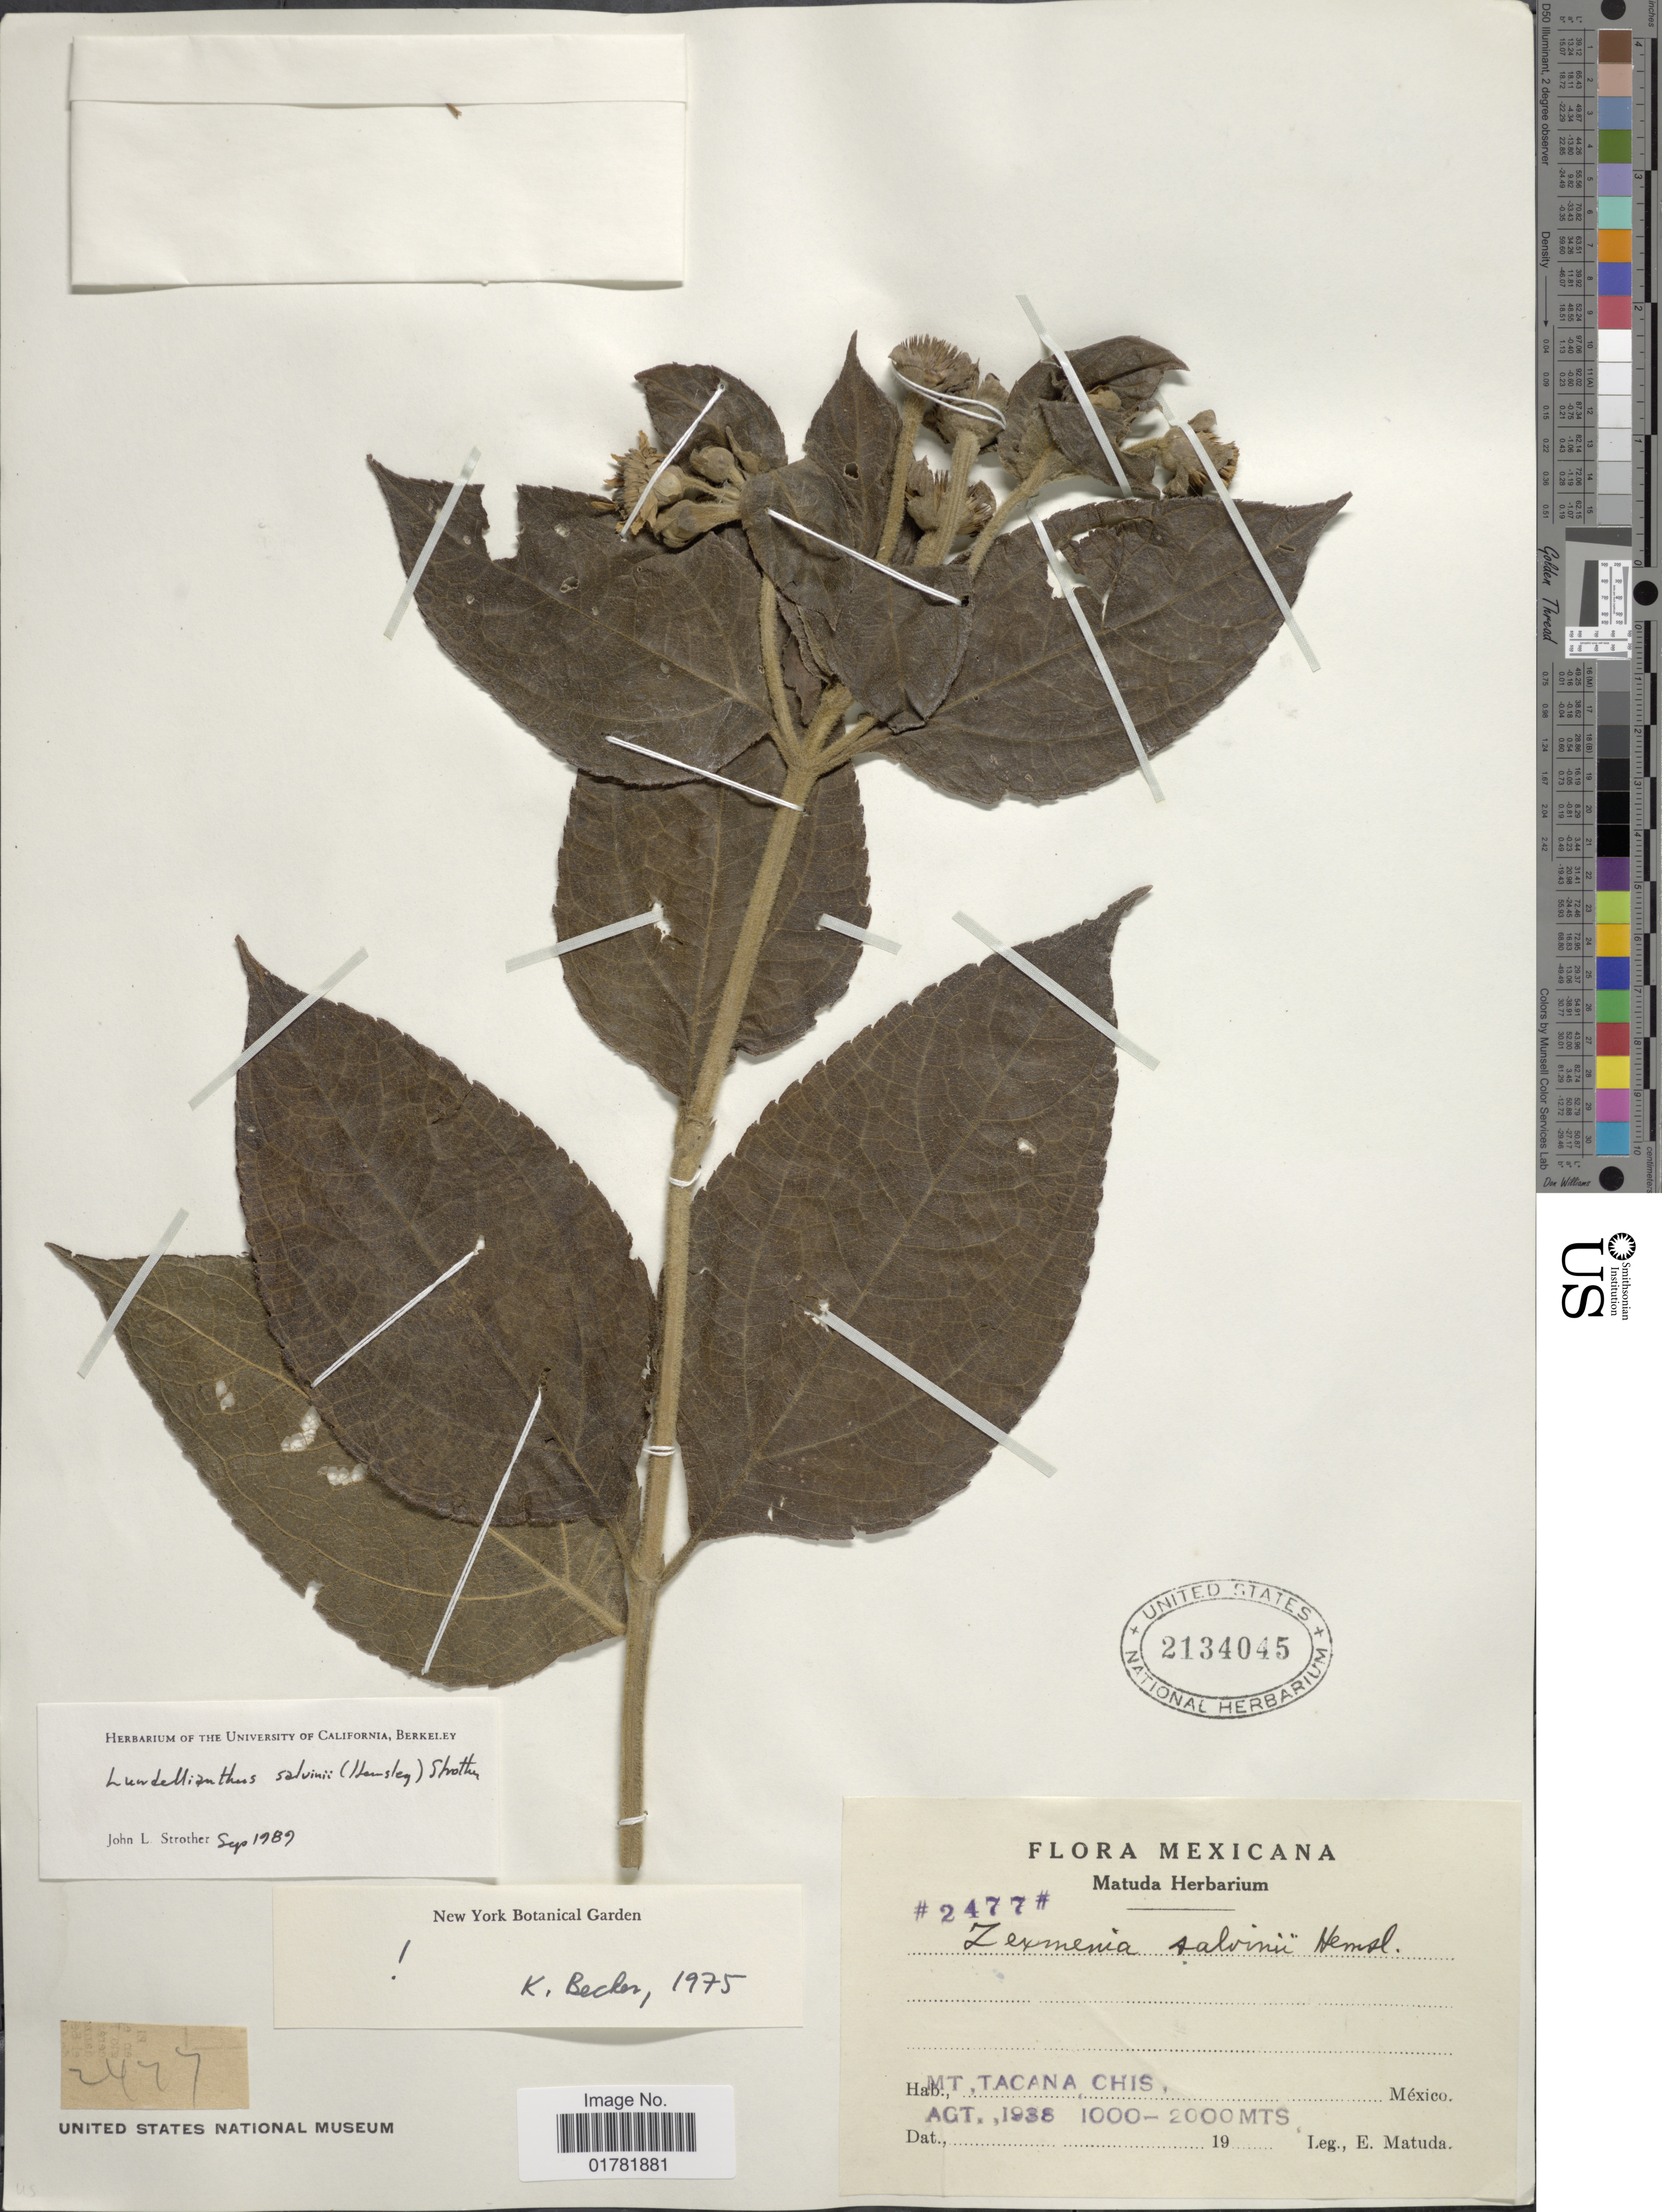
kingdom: Plantae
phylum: Tracheophyta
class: Magnoliopsida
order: Asterales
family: Asteraceae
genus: Lundellianthus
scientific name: Lundellianthus salvinii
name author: (Hemsl.) Strother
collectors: E. Matuda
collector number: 2477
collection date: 1938-08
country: Mexico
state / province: Chiapas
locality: Mt Tacana, Chis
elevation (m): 1000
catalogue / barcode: US 2134045